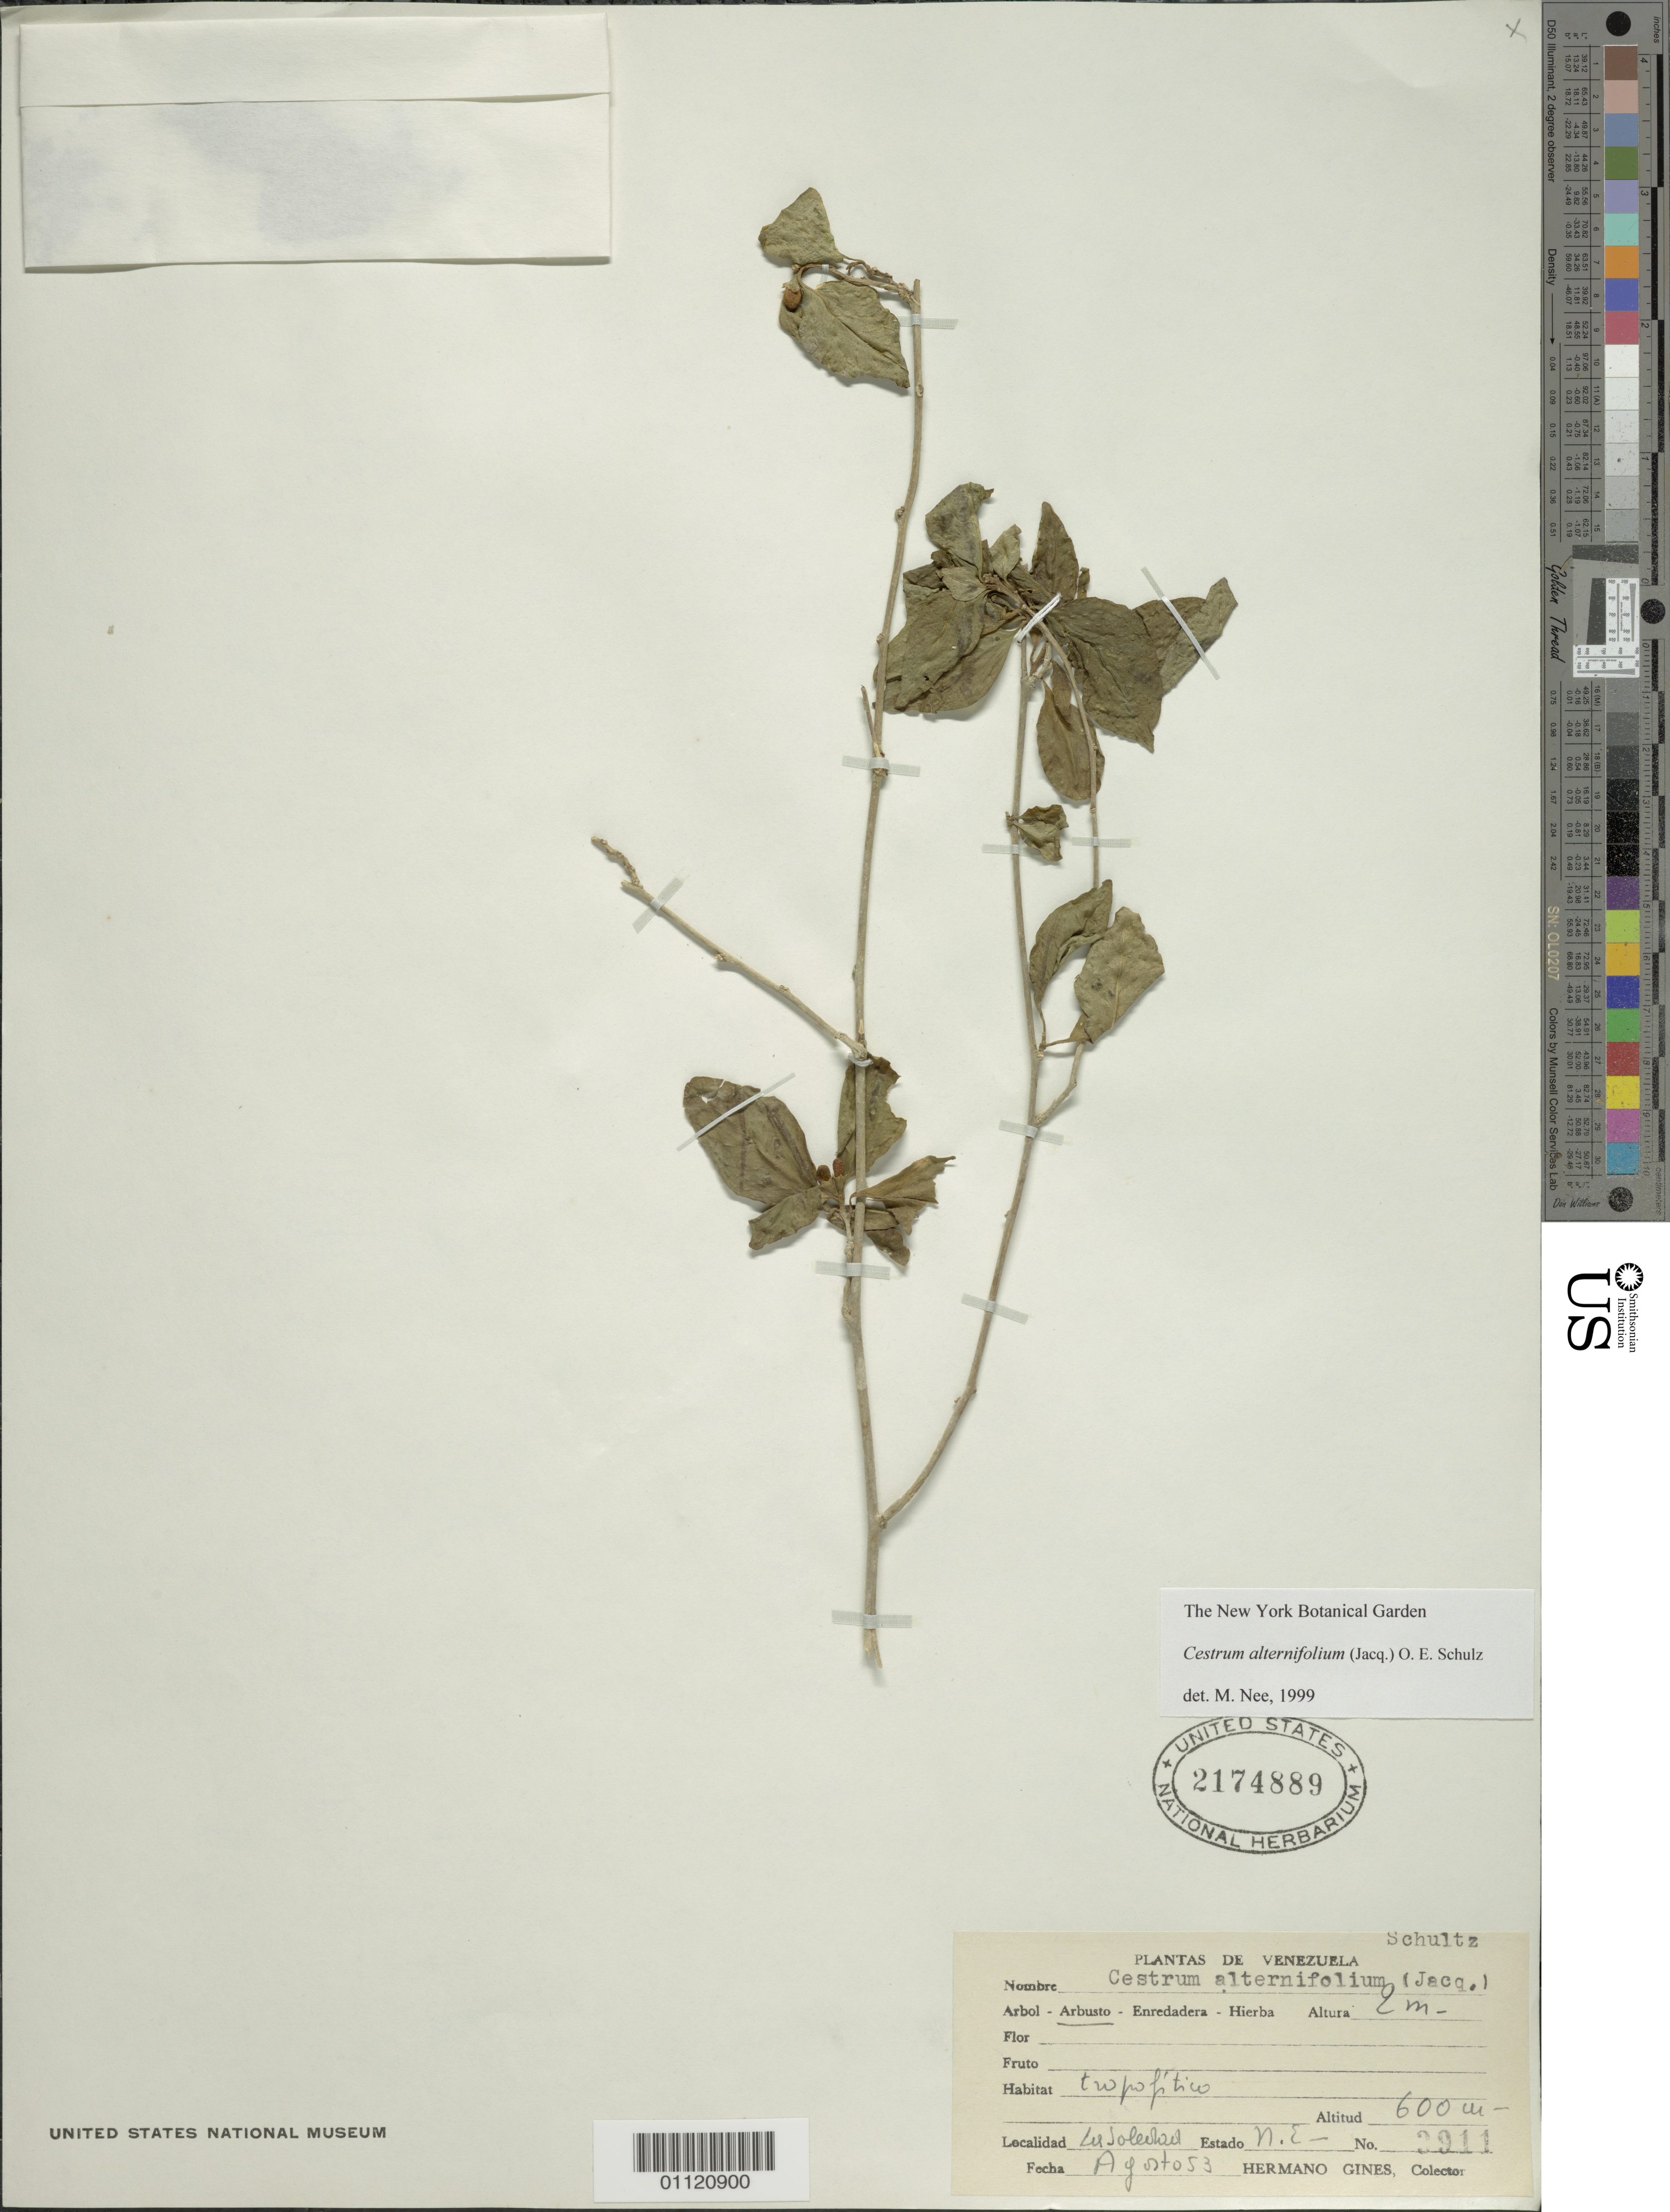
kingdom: Plantae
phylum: Tracheophyta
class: Magnoliopsida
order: Solanales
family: Solanaceae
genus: Cestrum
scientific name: Cestrum alternifolium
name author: (Jacq.) O.E. Schulz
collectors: Bro. Gines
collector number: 3911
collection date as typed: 01 Aug 1953 to 31 Aug 1953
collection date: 1953-08-01/1953-08-31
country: Venezuela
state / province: Nueva Esparta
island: Margarita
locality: La Soledad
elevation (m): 600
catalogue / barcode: US 2174889